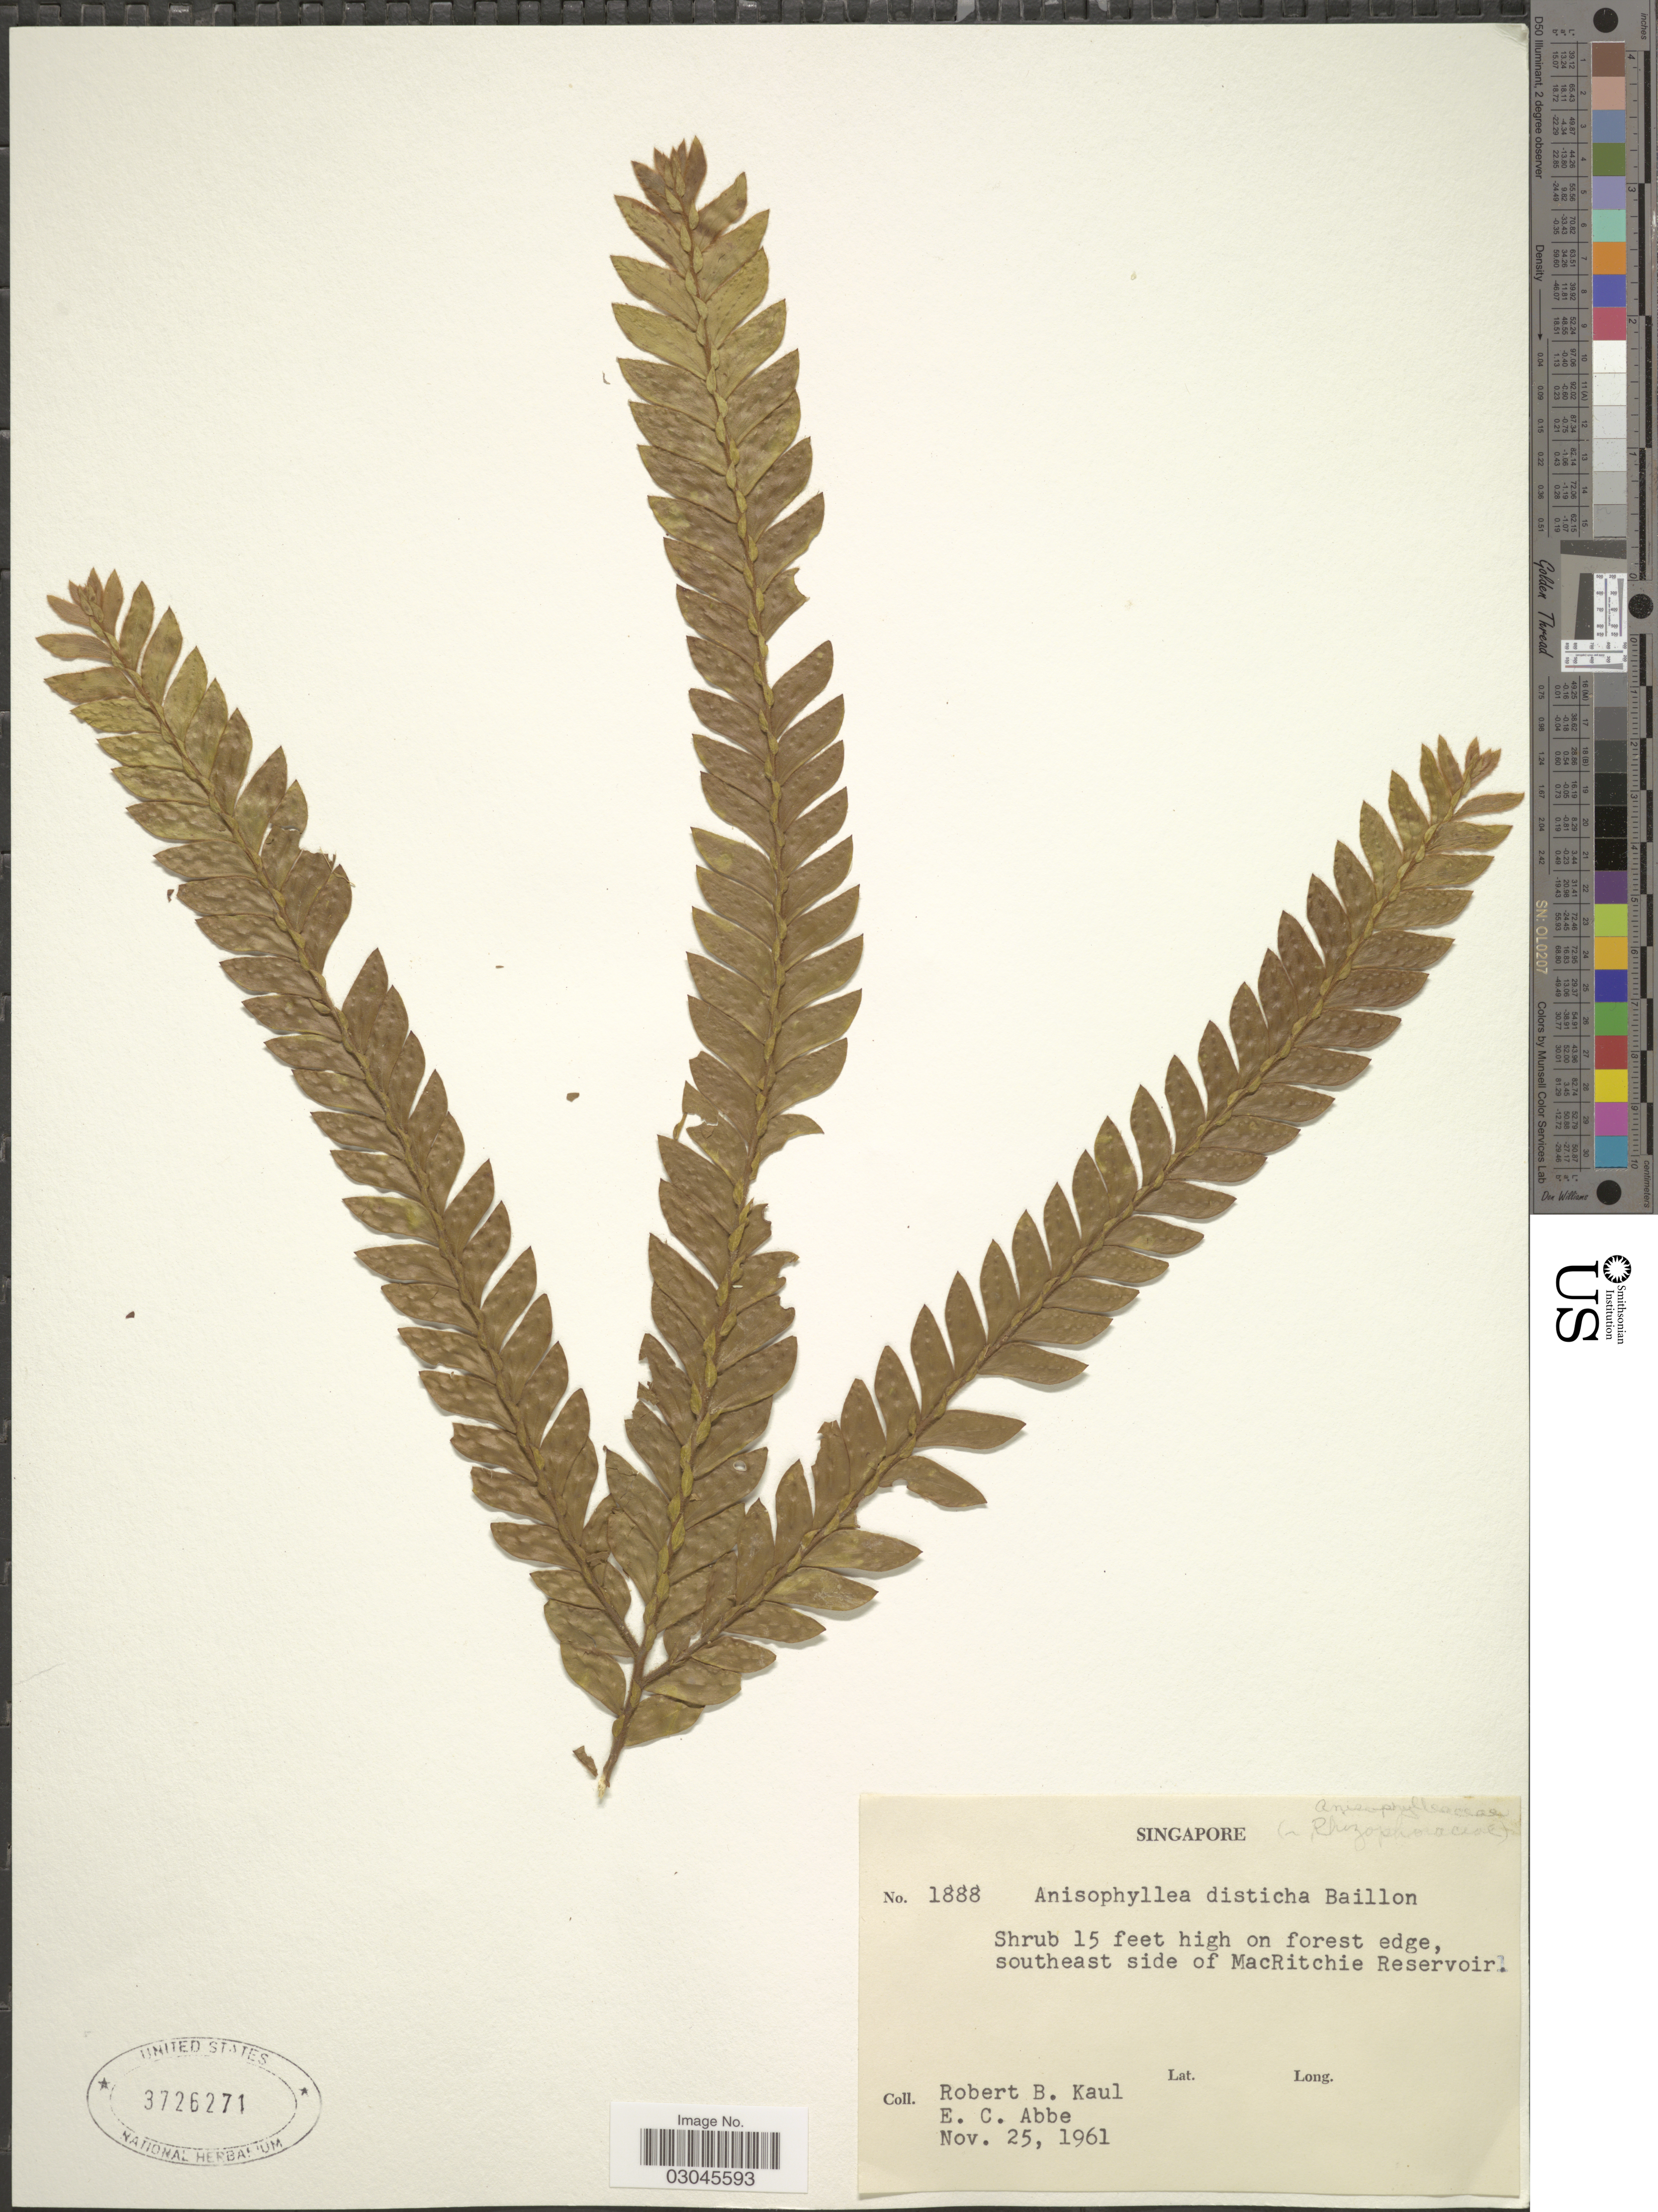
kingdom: Plantae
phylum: Tracheophyta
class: Magnoliopsida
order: Cucurbitales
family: Anisophylleaceae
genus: Anisophyllea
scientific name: Anisophyllea disticha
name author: (Jack) Baill.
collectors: R. Kaul & E. C. Abbe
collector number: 1888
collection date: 1961-11-25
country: Singapore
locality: Southeast side of MacRitchie Reservoir.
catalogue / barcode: US 3726271